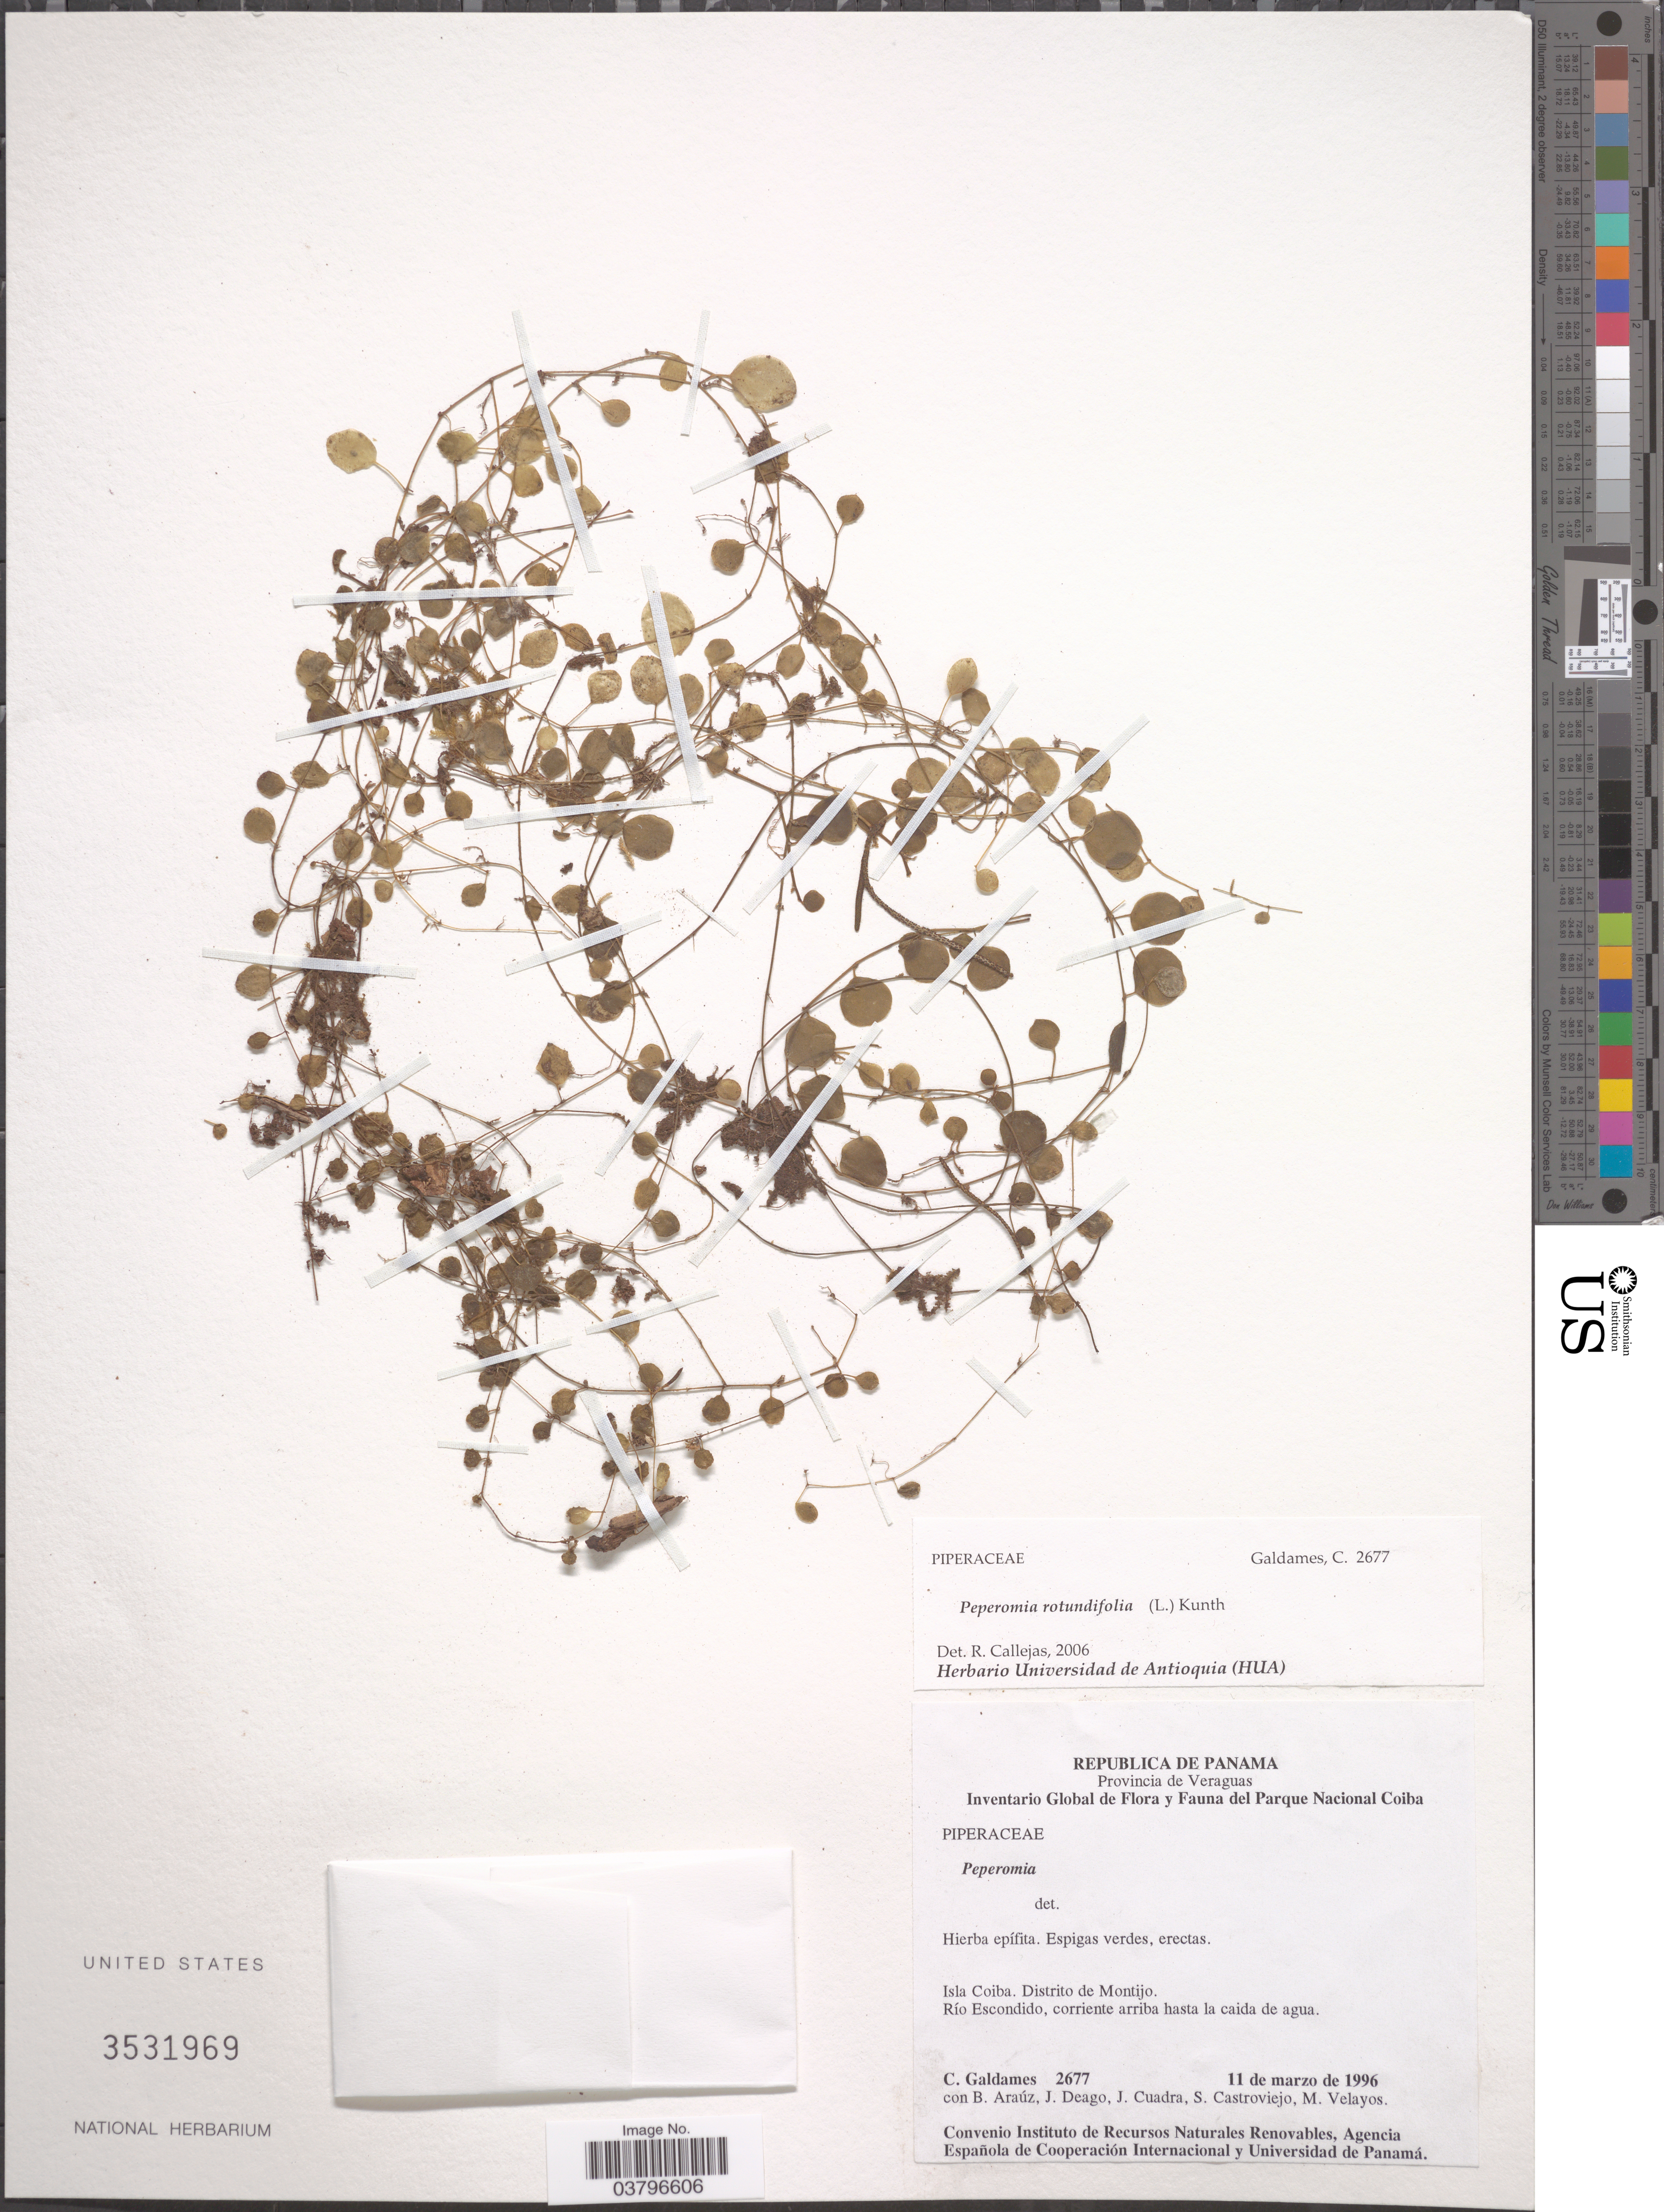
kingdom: Plantae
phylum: Tracheophyta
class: Magnoliopsida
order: Piperales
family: Piperaceae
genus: Peperomia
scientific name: Peperomia rotundifolia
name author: (L.) Kunth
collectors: C. Galdames, B. Araúz, J. Deago, J. Cuadra & et al.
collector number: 2677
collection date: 1996-03-11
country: Panama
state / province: Veraguas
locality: Isla Coiba. Distrito de Montijo. Río Escondido.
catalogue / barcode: US 3531969